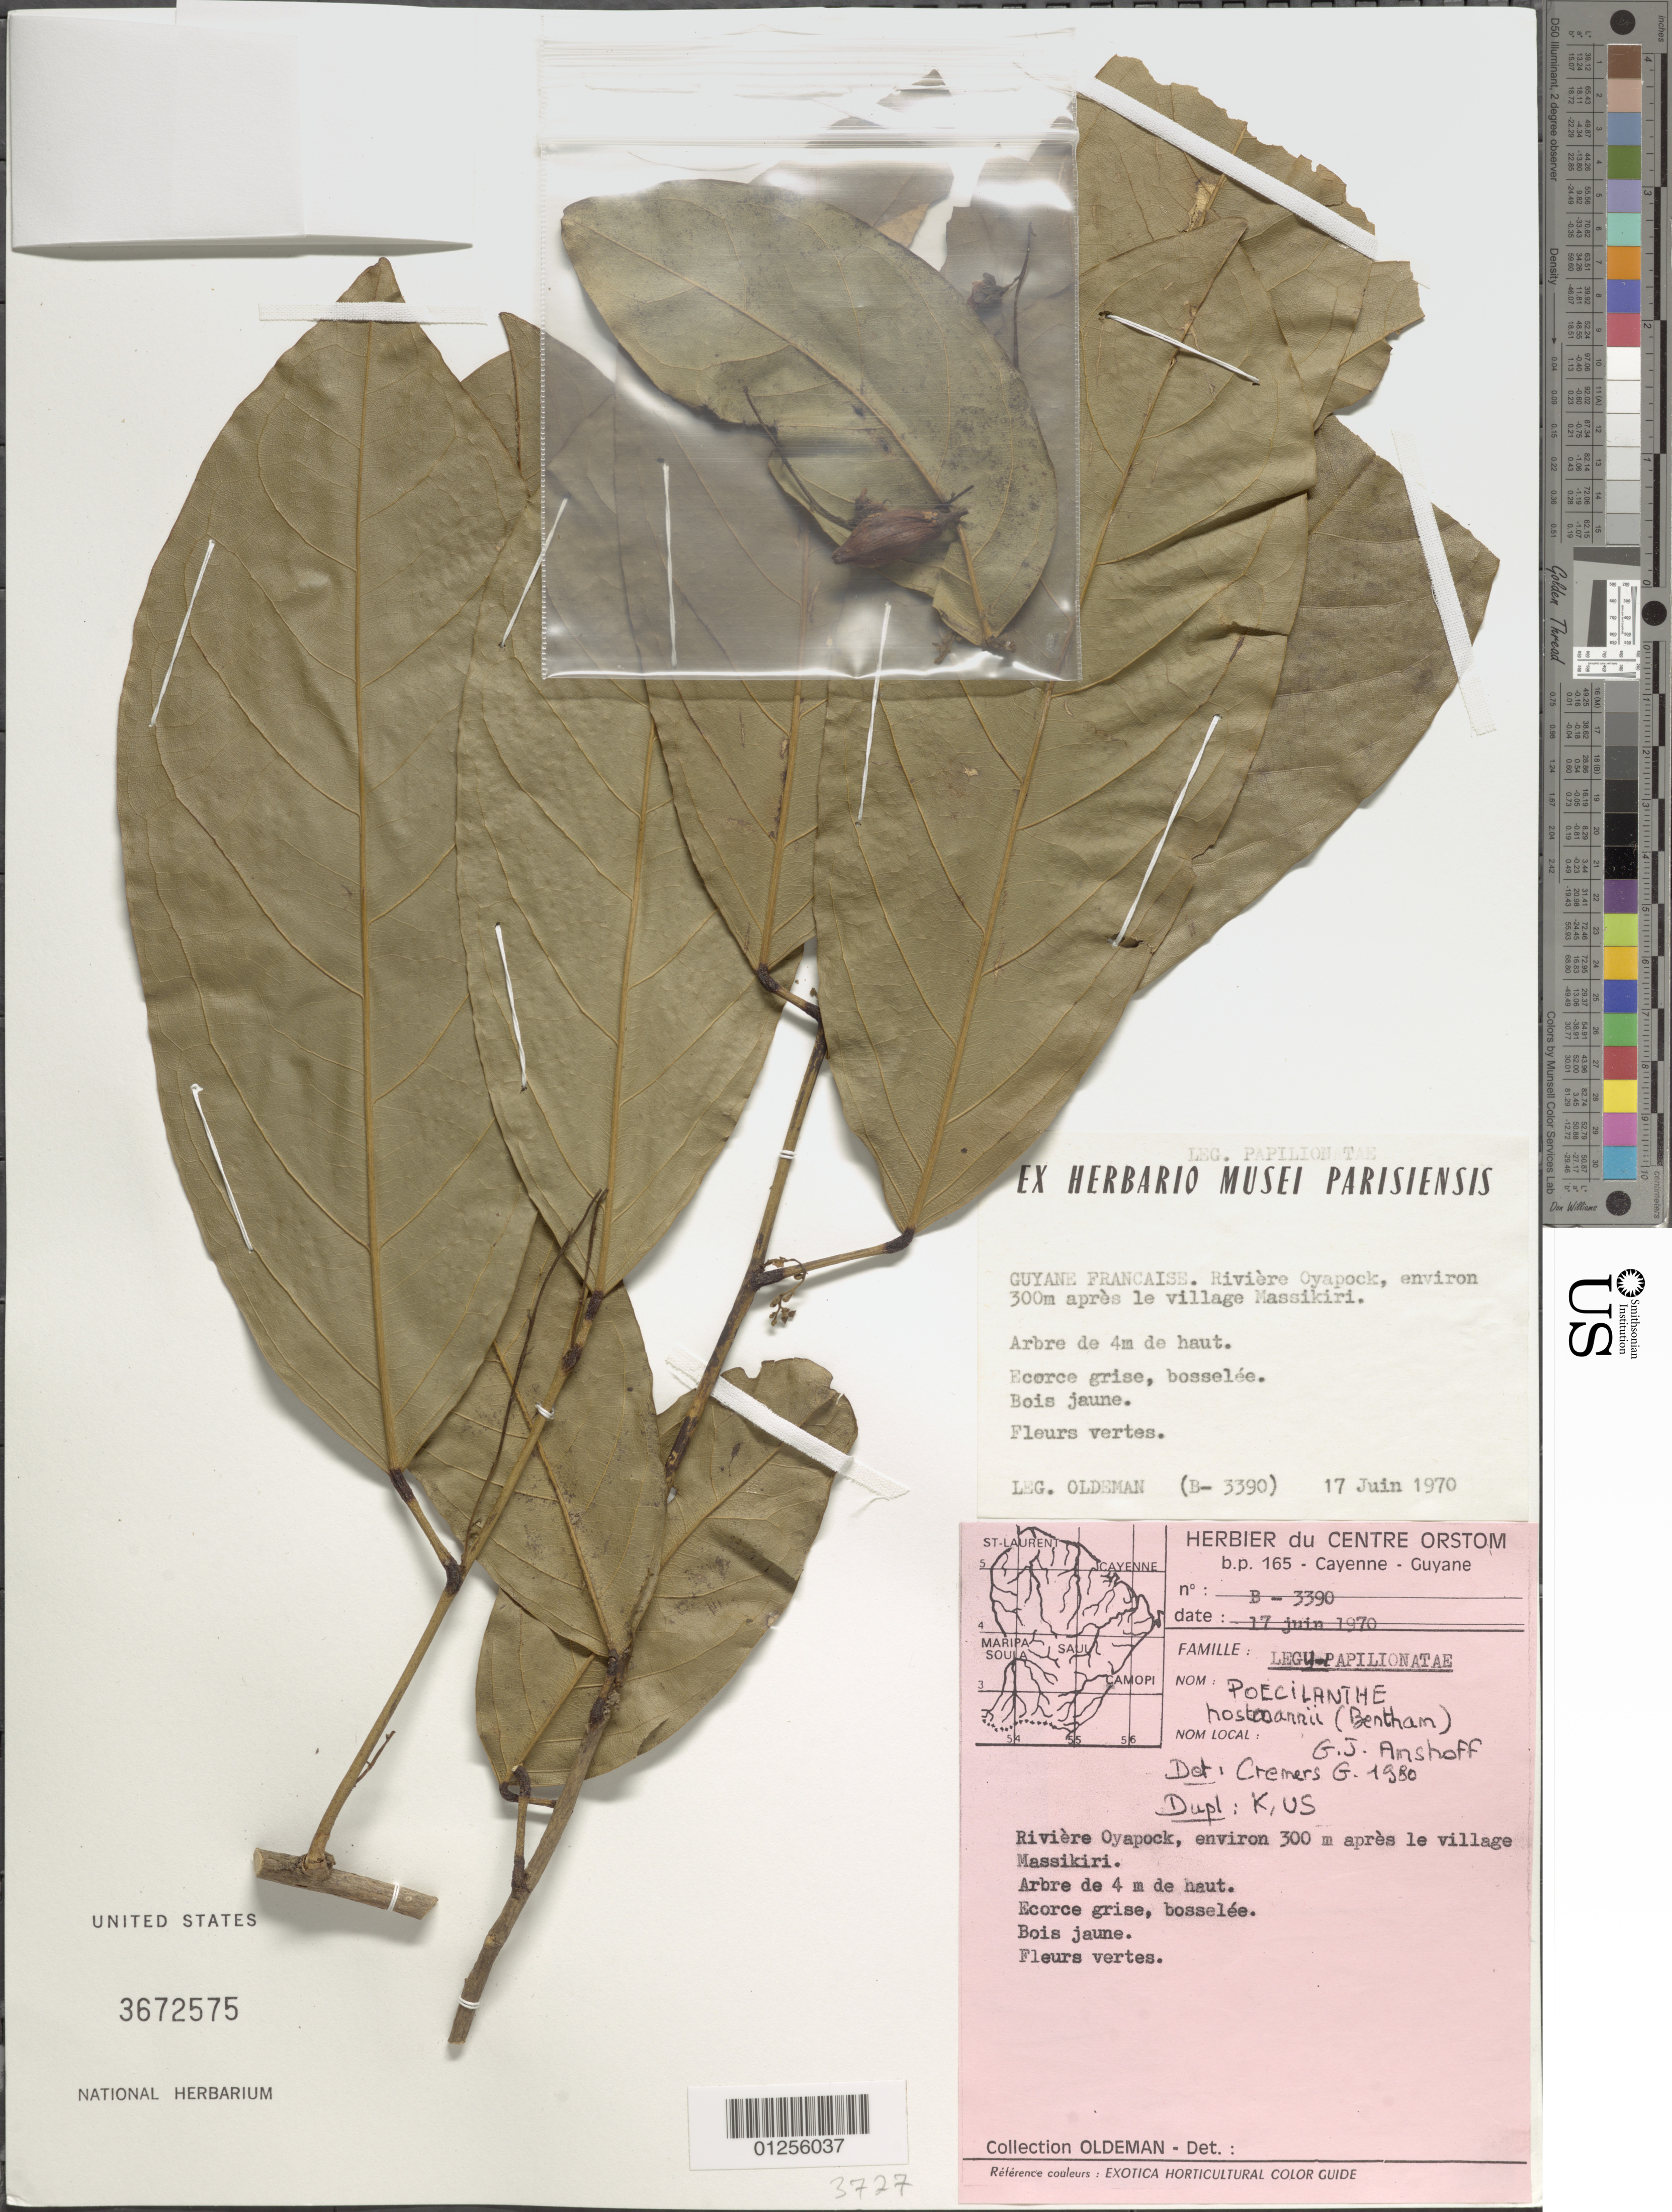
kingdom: Plantae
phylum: Tracheophyta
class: Magnoliopsida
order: Fabales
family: Fabaceae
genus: Limadendron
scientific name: Limadendron hostmannii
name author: (Benth.) Meireles & A.M.G. Azevedo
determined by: U.S. National Herbarium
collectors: R. Oldeman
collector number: B-3390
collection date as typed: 17 June 1970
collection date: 1970-06-17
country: French Guiana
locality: Riviere Oyapock, env. 300 m apres le village Massikiri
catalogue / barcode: US 3672575